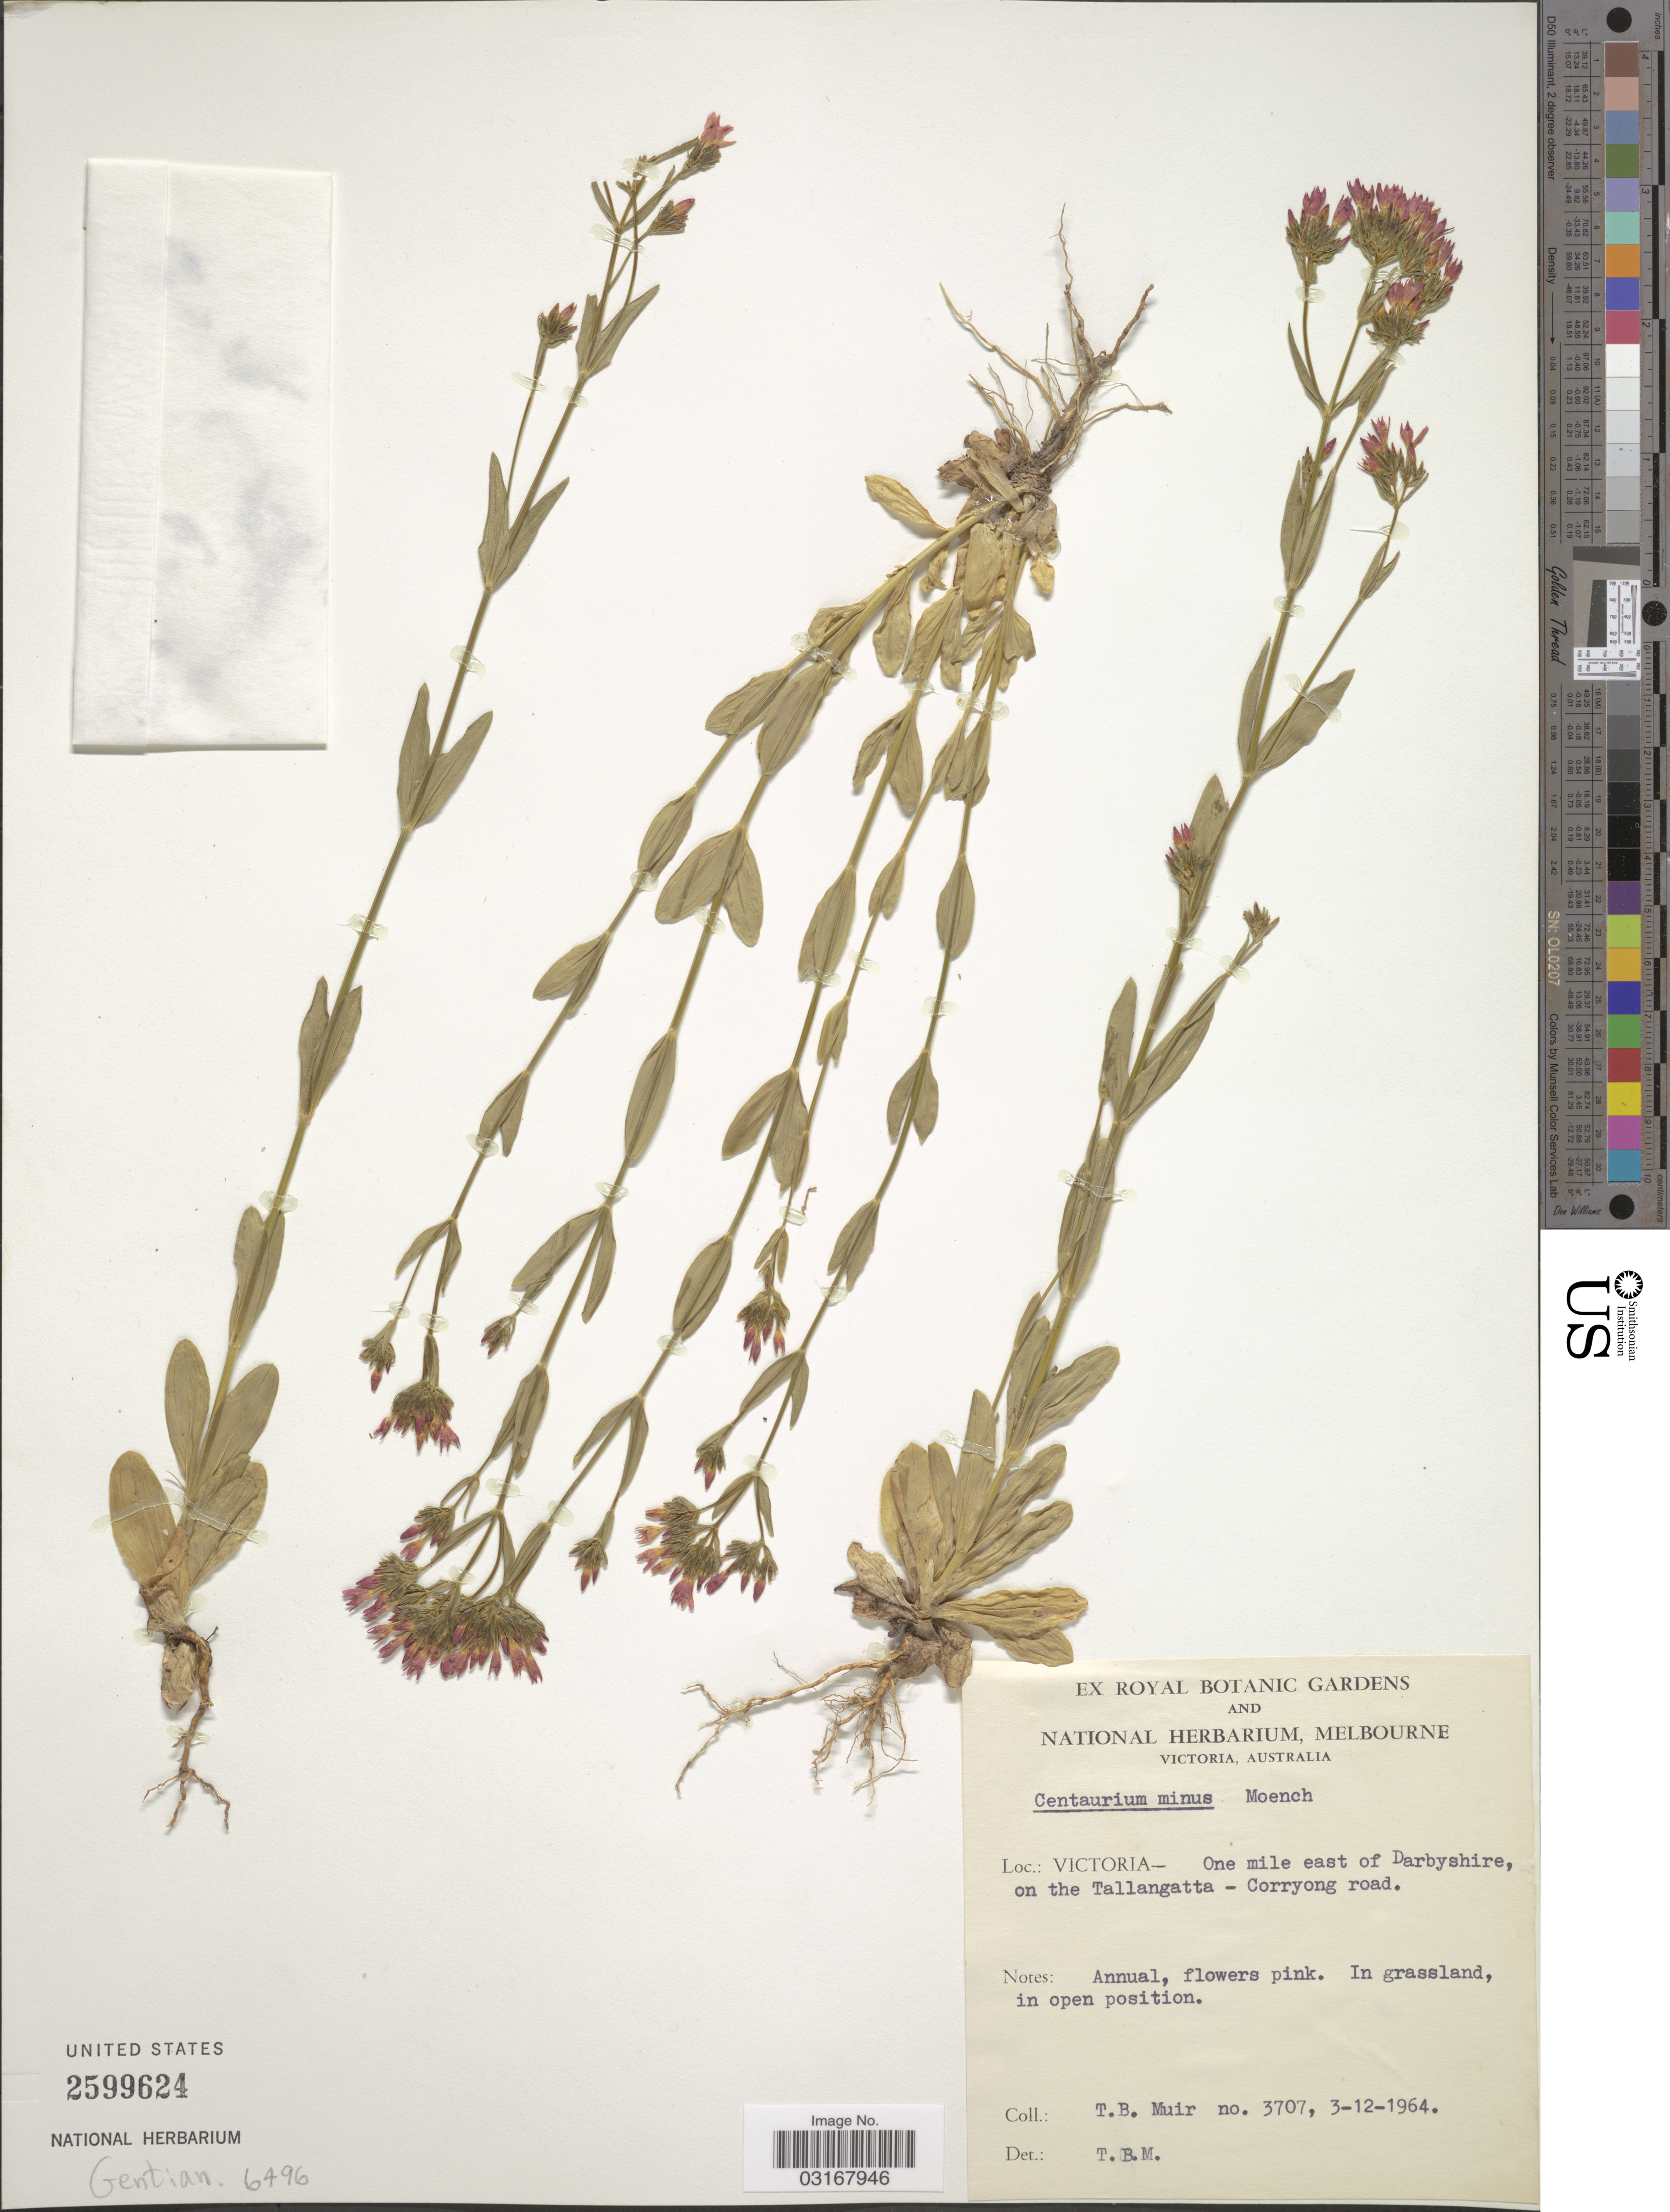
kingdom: Plantae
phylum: Tracheophyta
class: Magnoliopsida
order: Gentianales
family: Gentianaceae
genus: Centaurium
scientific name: Centaurium minus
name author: Garsault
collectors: T. Muir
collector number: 3707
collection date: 1964-12-03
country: Australia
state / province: Victoria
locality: Victoria - One mile east of Darbyshire, on the Tallangatta - Corryong road.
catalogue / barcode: US 2599624